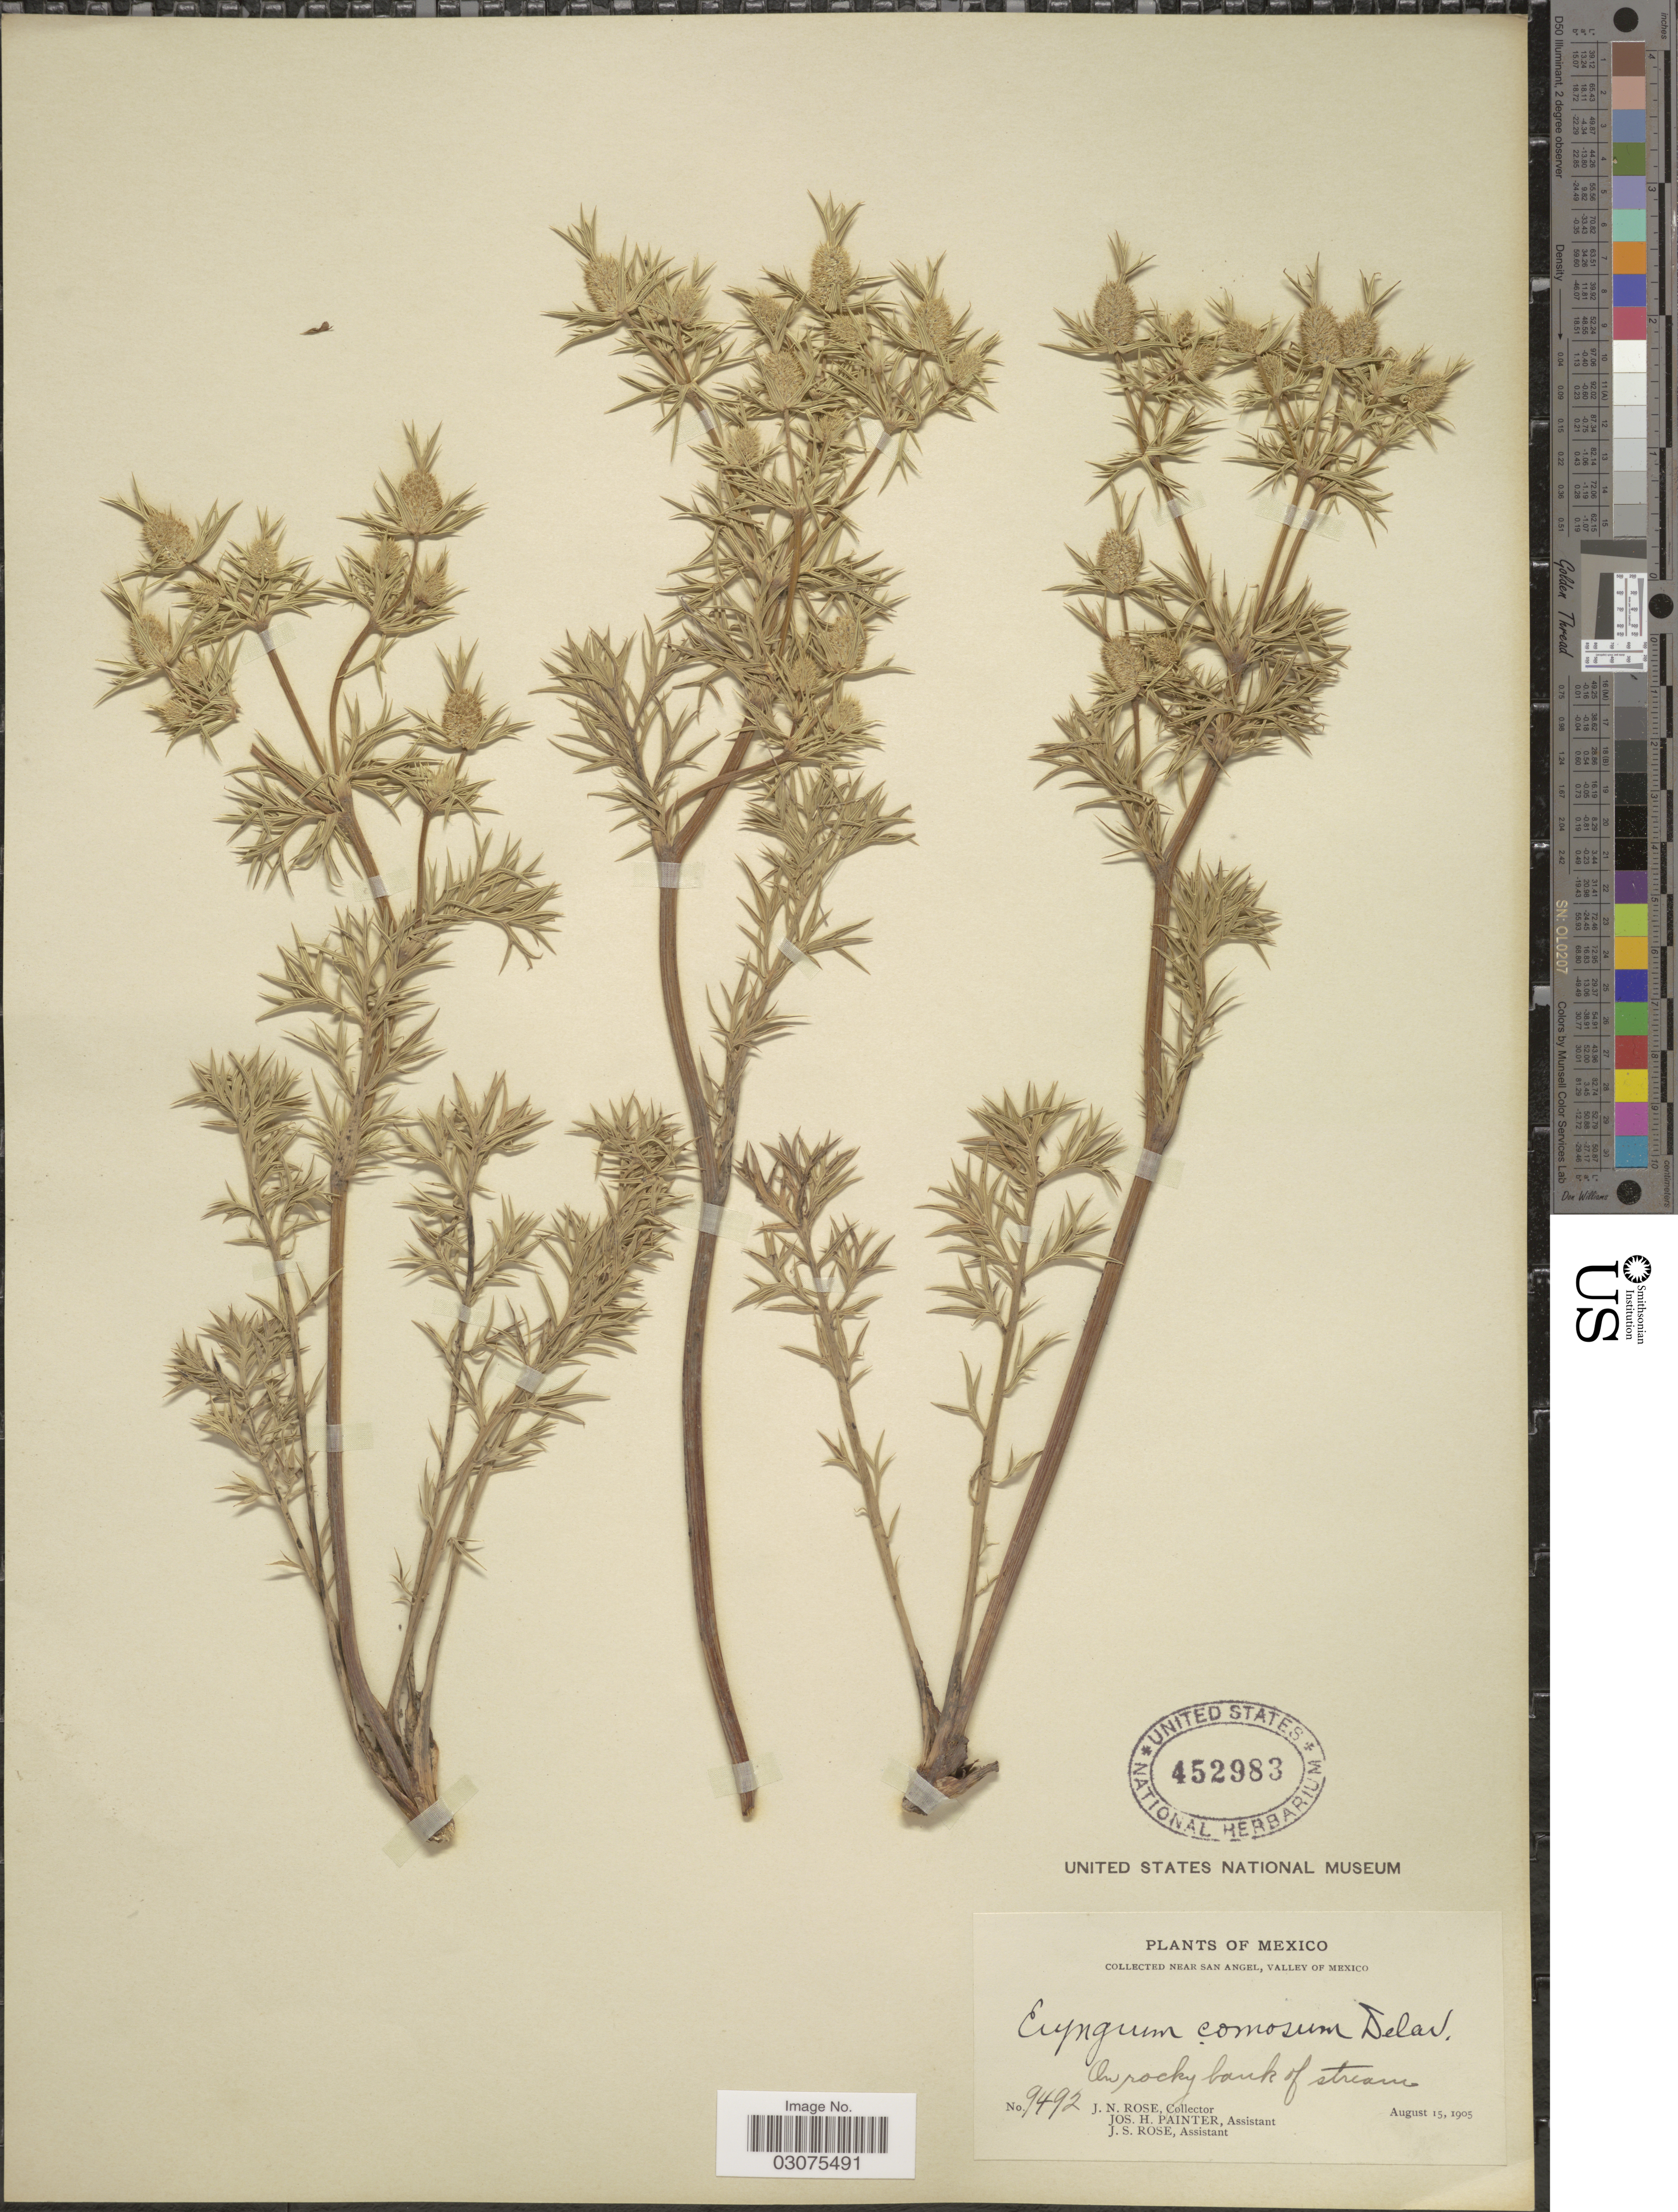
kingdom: Plantae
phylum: Tracheophyta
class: Magnoliopsida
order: Apiales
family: Apiaceae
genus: Eryngium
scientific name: Eryngium comosum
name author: F. Delaroche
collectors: J. N. Rose, J. H. Painter & J. S. Rose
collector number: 9492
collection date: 1905-08-15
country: Mexico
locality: Near San Angel, Valley of Mexico, On rocky bank of stream.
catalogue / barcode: US 452983